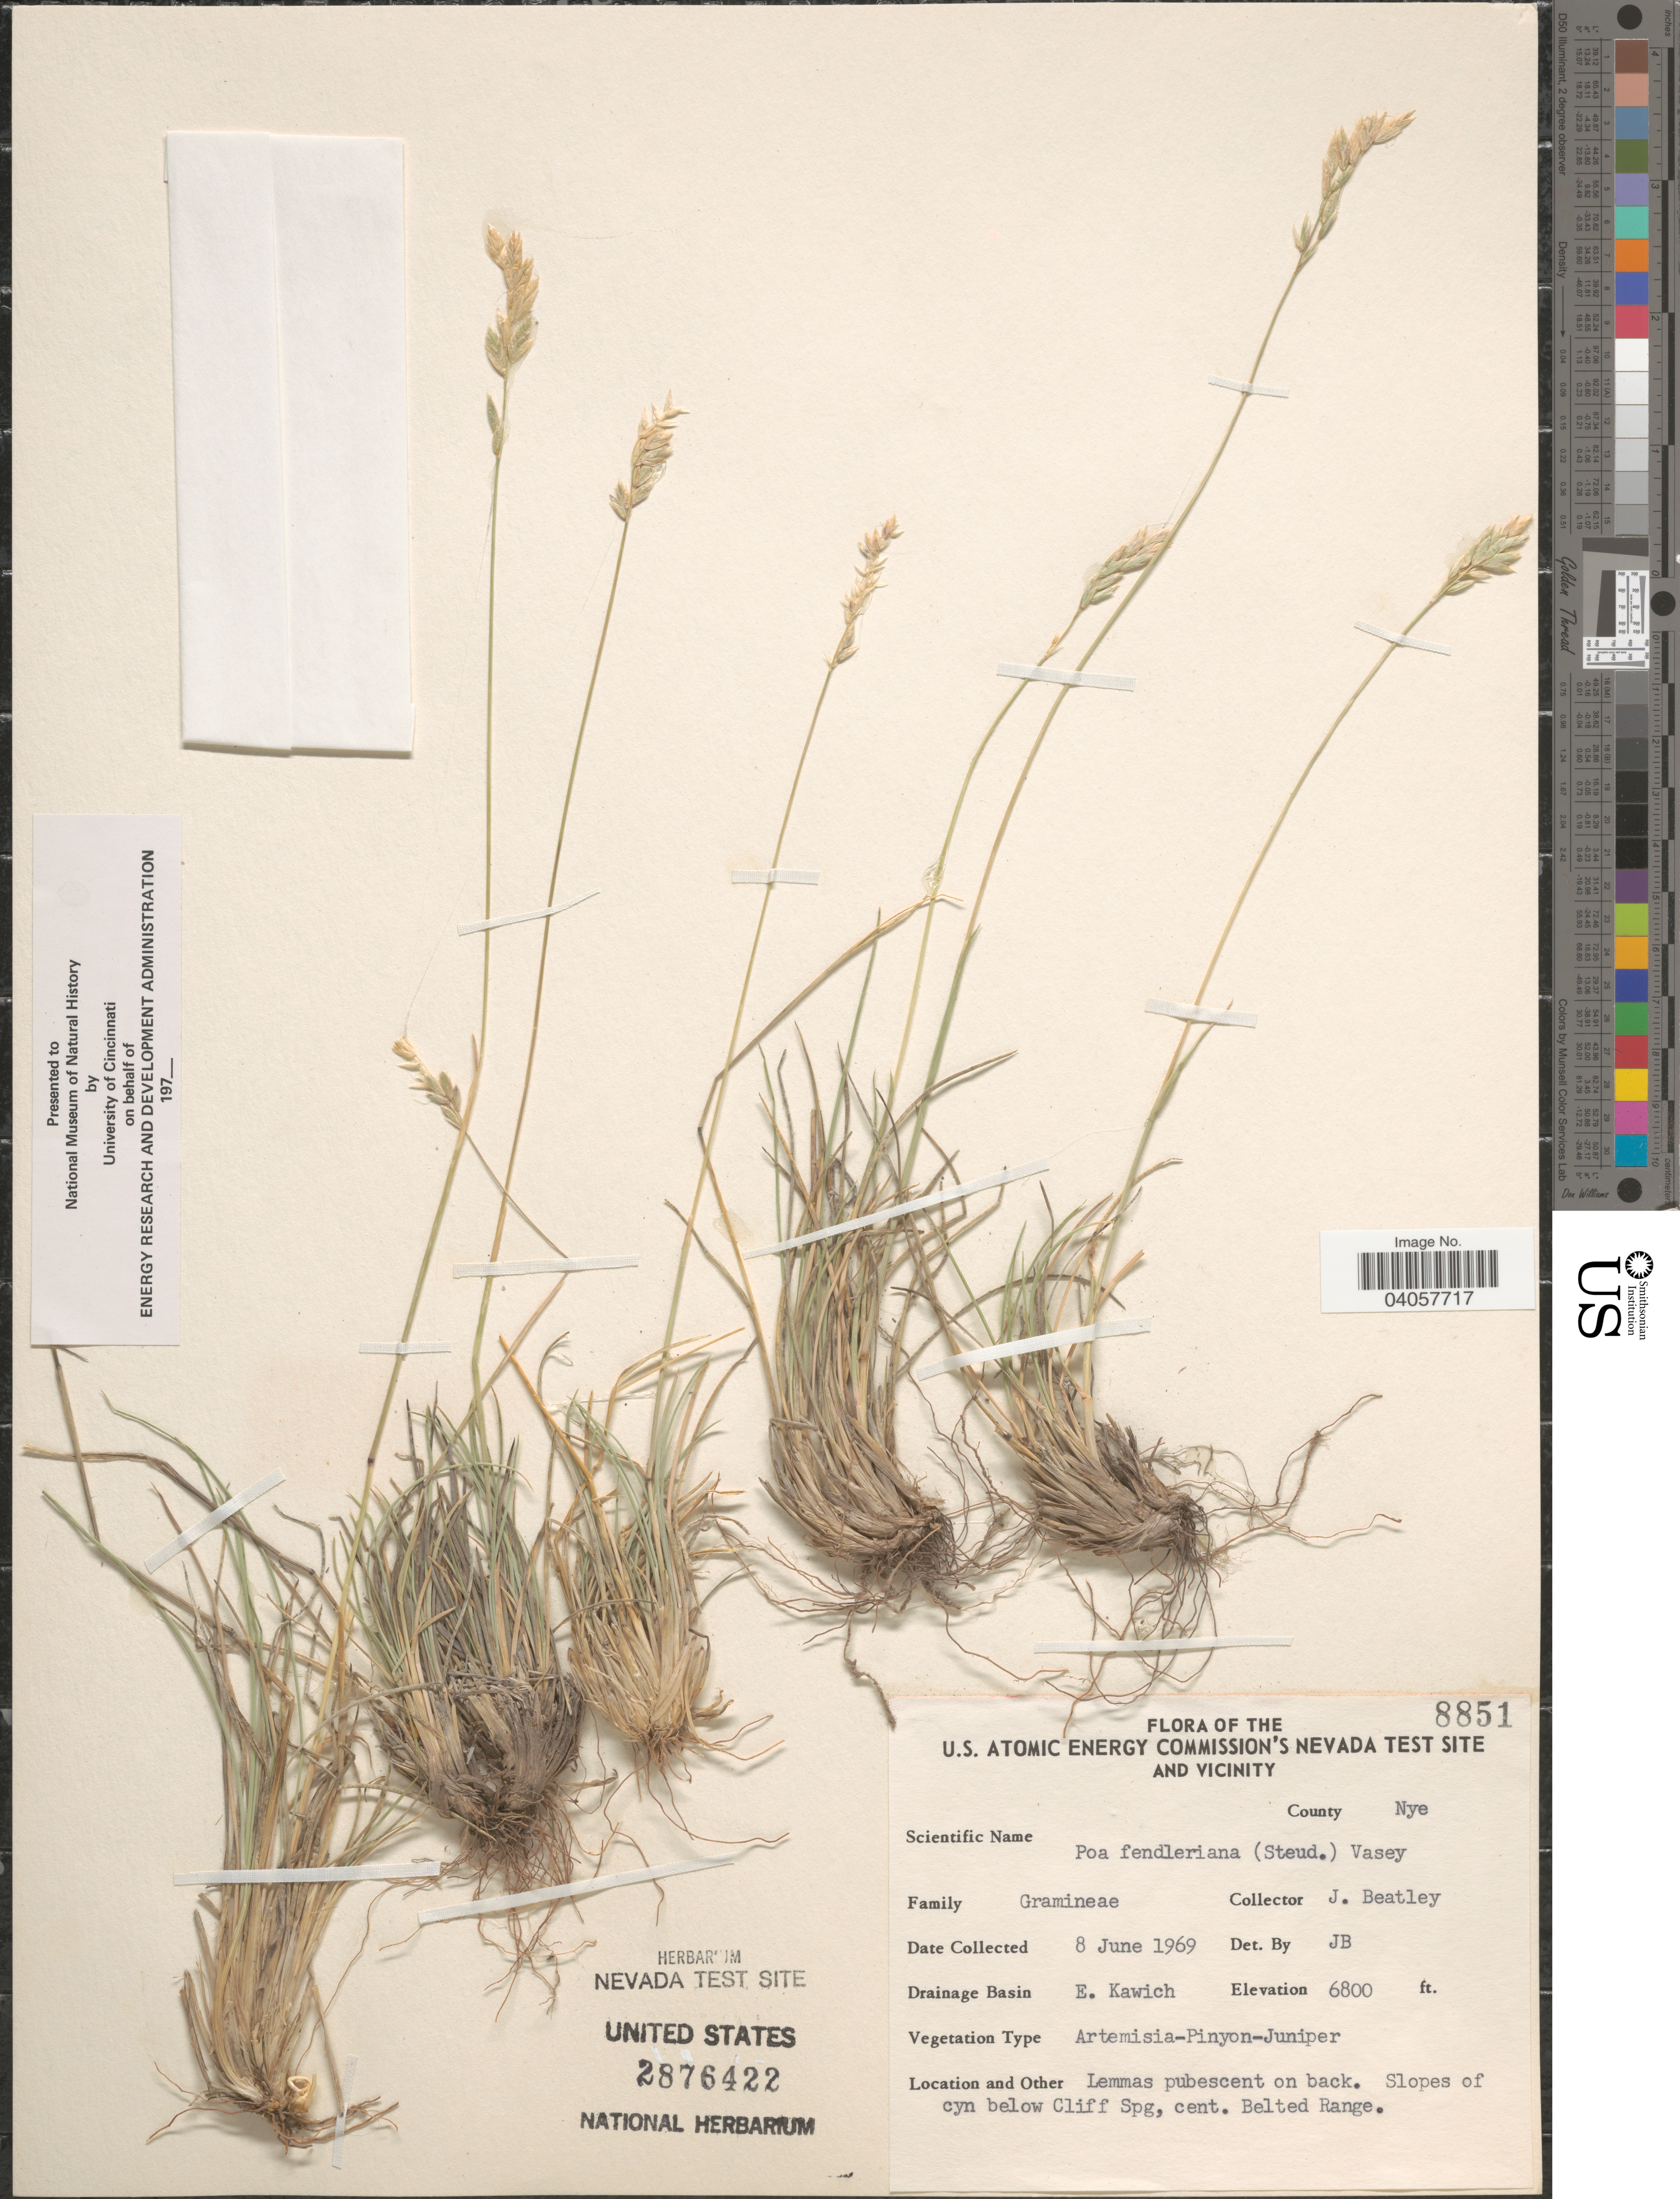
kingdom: Plantae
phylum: Tracheophyta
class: Liliopsida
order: Poales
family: Poaceae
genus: Poa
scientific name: Poa fendleriana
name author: (Steud.) Vasey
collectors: J. C. Beatley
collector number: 8851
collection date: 1969-06-08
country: United States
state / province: Nevada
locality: The U.S. Atomic Energy Commission's Nevada Test Site and vicinity. County Nye. Drainage Basin E. Kawich. Slopes of cyn below Cliff Spg, cent. Belted Range.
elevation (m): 2073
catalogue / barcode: US 2876422